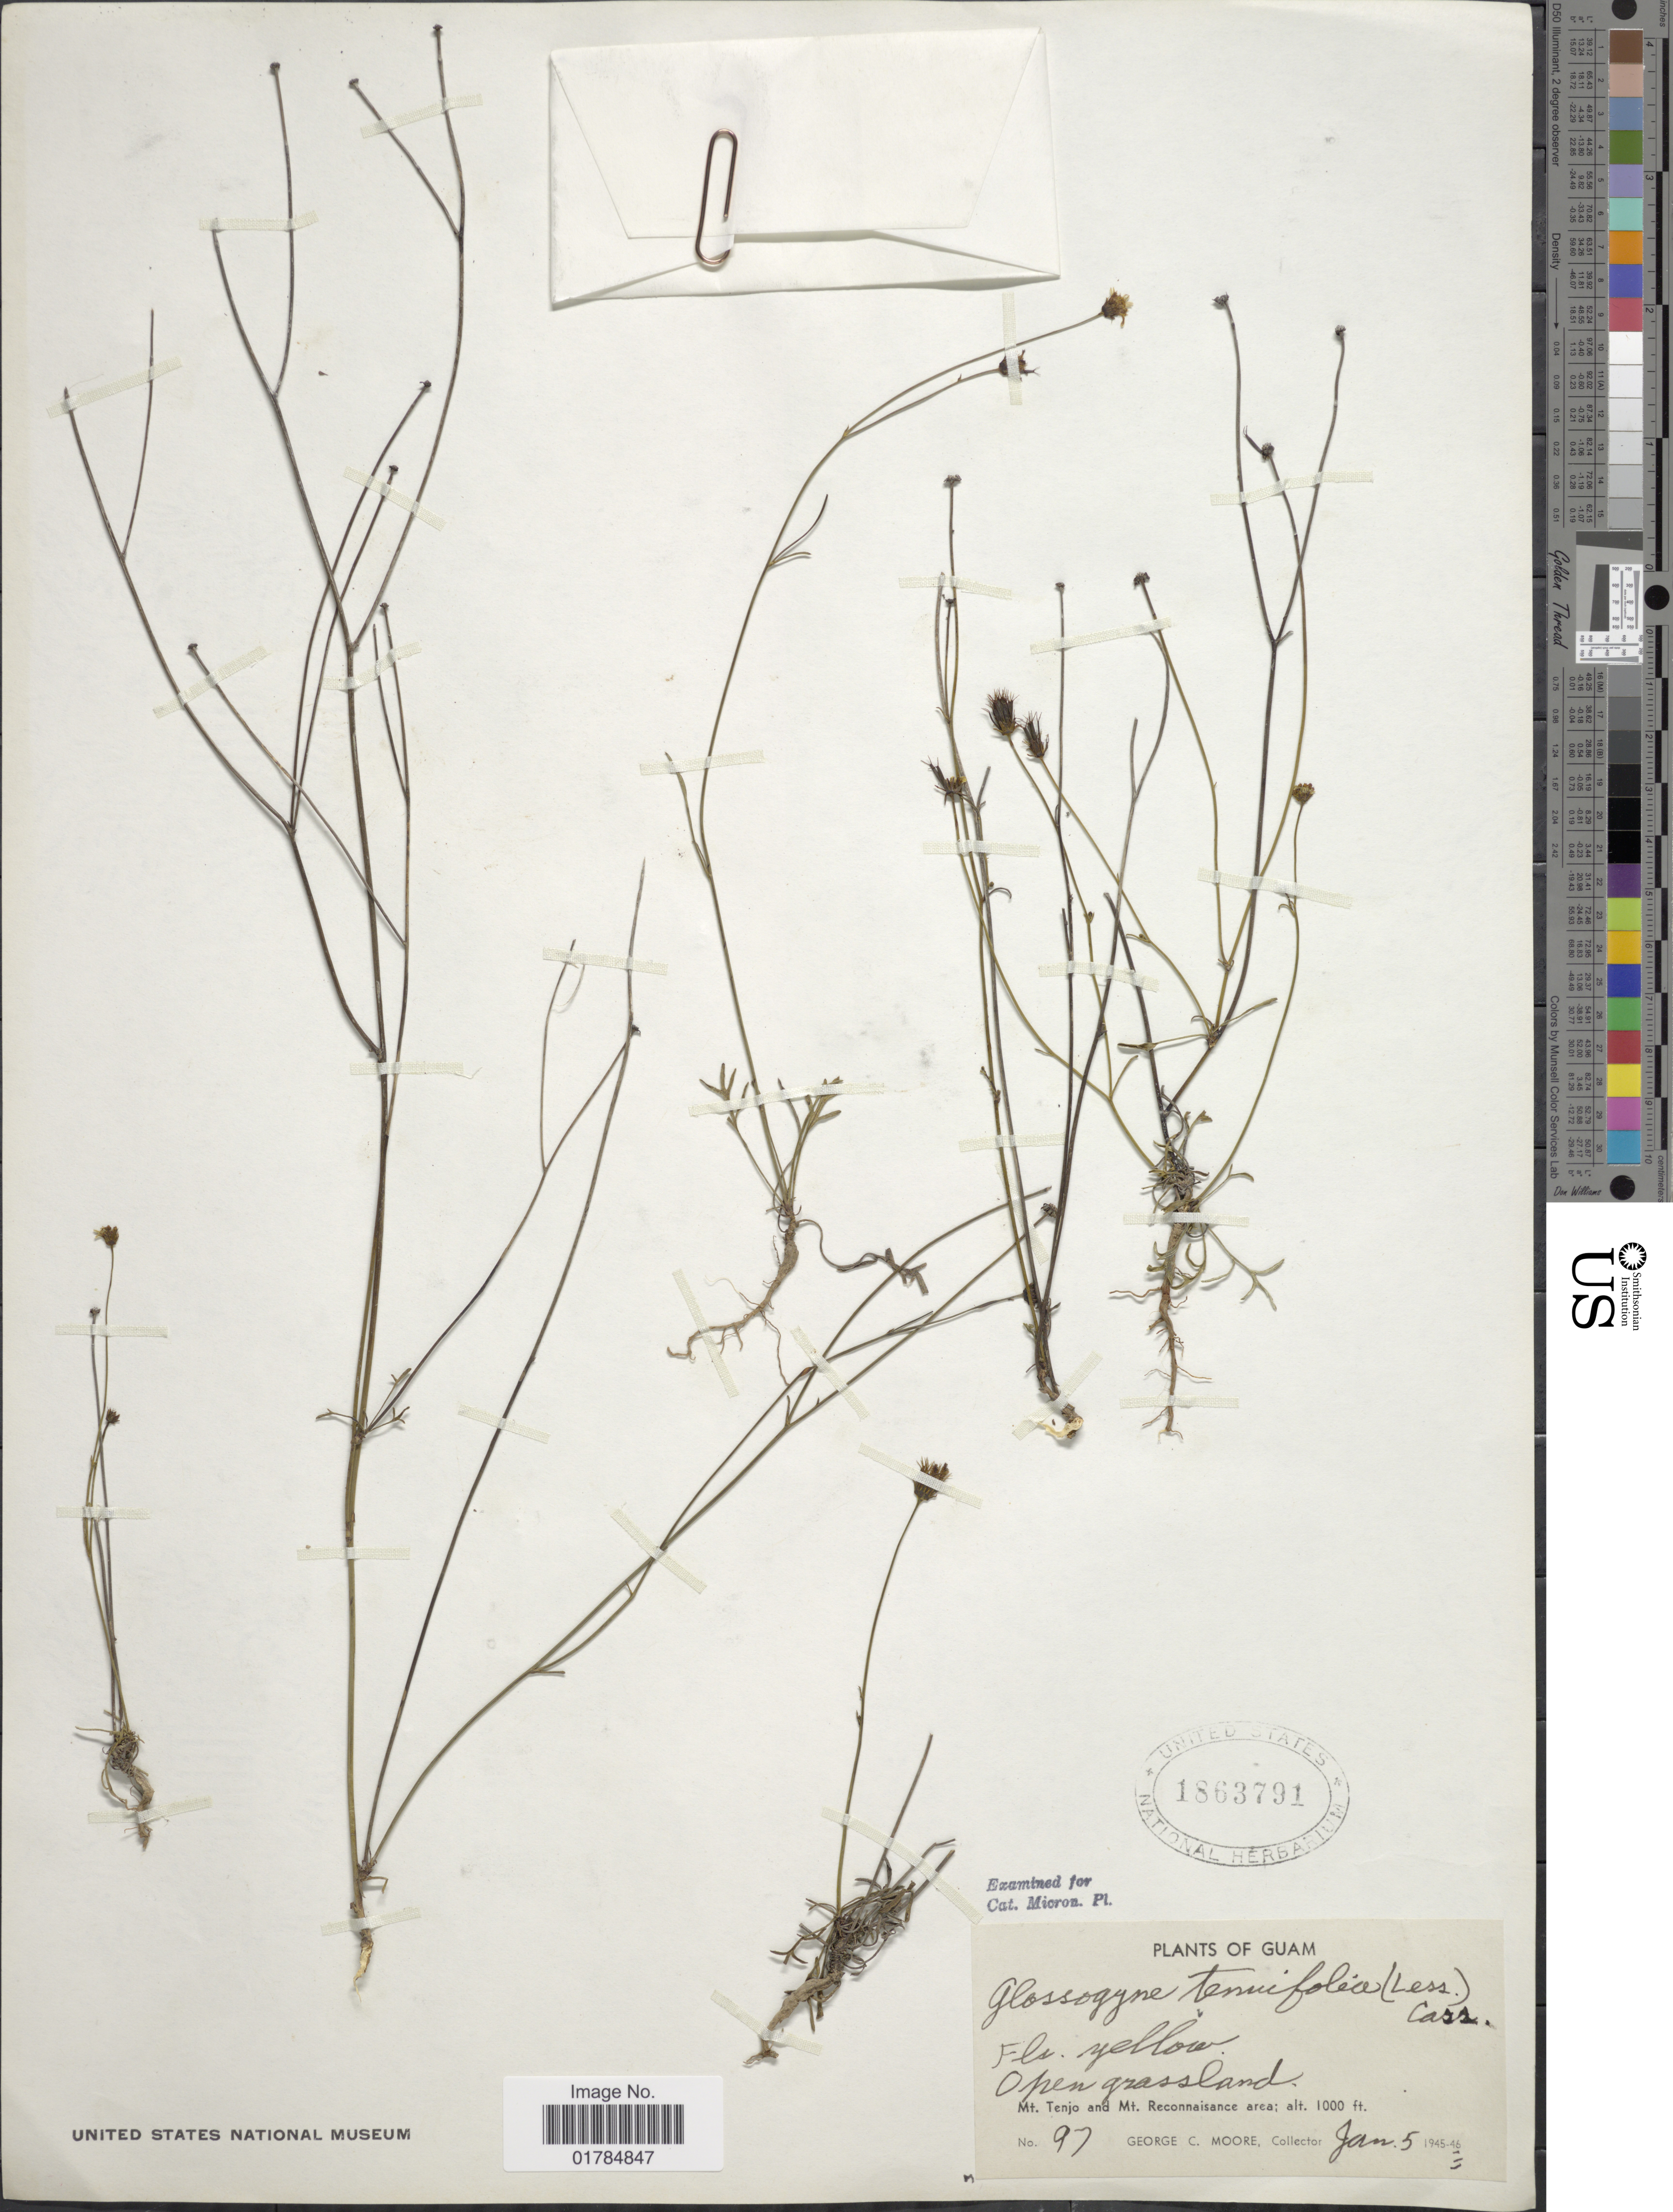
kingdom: Plantae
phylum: Tracheophyta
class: Magnoliopsida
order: Asterales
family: Asteraceae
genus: Glossogyne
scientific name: Glossogyne tenuifolia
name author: (Labill.)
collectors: G. C. Moore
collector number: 97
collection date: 1946-01-05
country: Guam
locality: Mt. Tenjo and Mt. Reconnaisance area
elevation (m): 305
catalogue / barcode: US 1863791